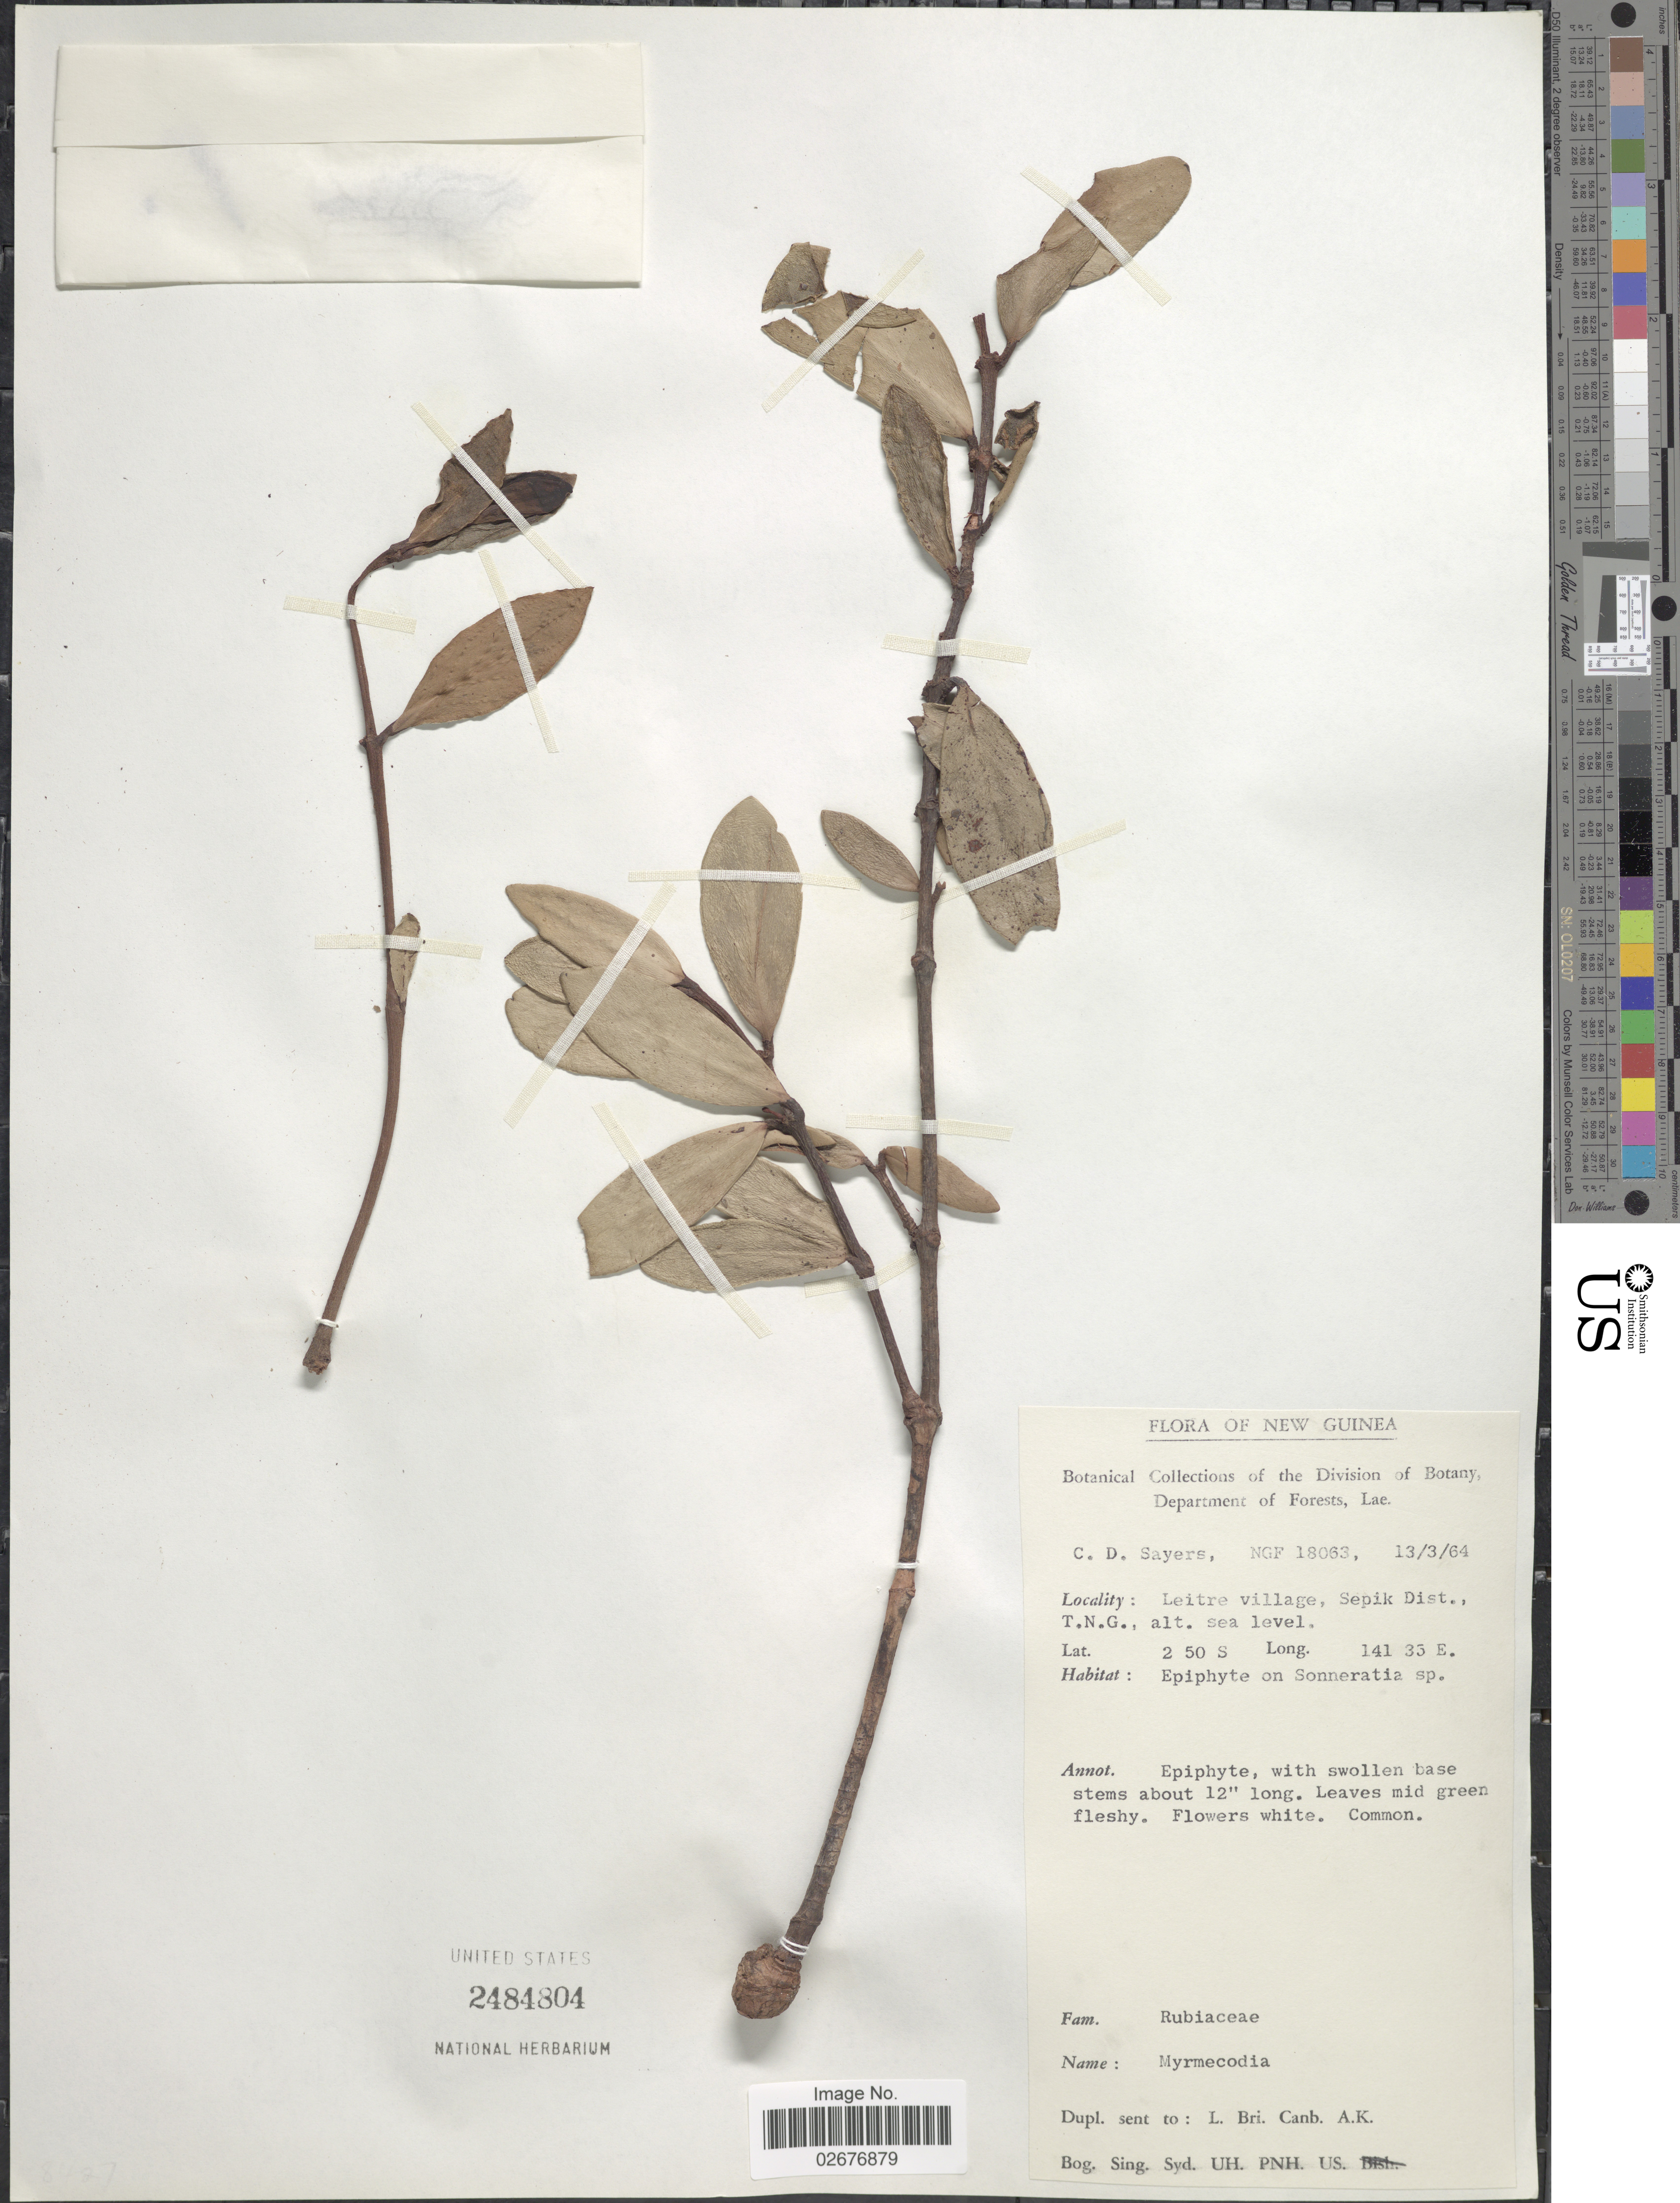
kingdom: Plantae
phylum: Tracheophyta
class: Magnoliopsida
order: Gentianales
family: Rubiaceae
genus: Myrmecodia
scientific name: Myrmecodia sp.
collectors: C. Sayers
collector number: NGF 18063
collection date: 1964-03-13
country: Papua New Guinea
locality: New Guinea, Leitre village, Sepik Dist., T.N.G.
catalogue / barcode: US 2484804